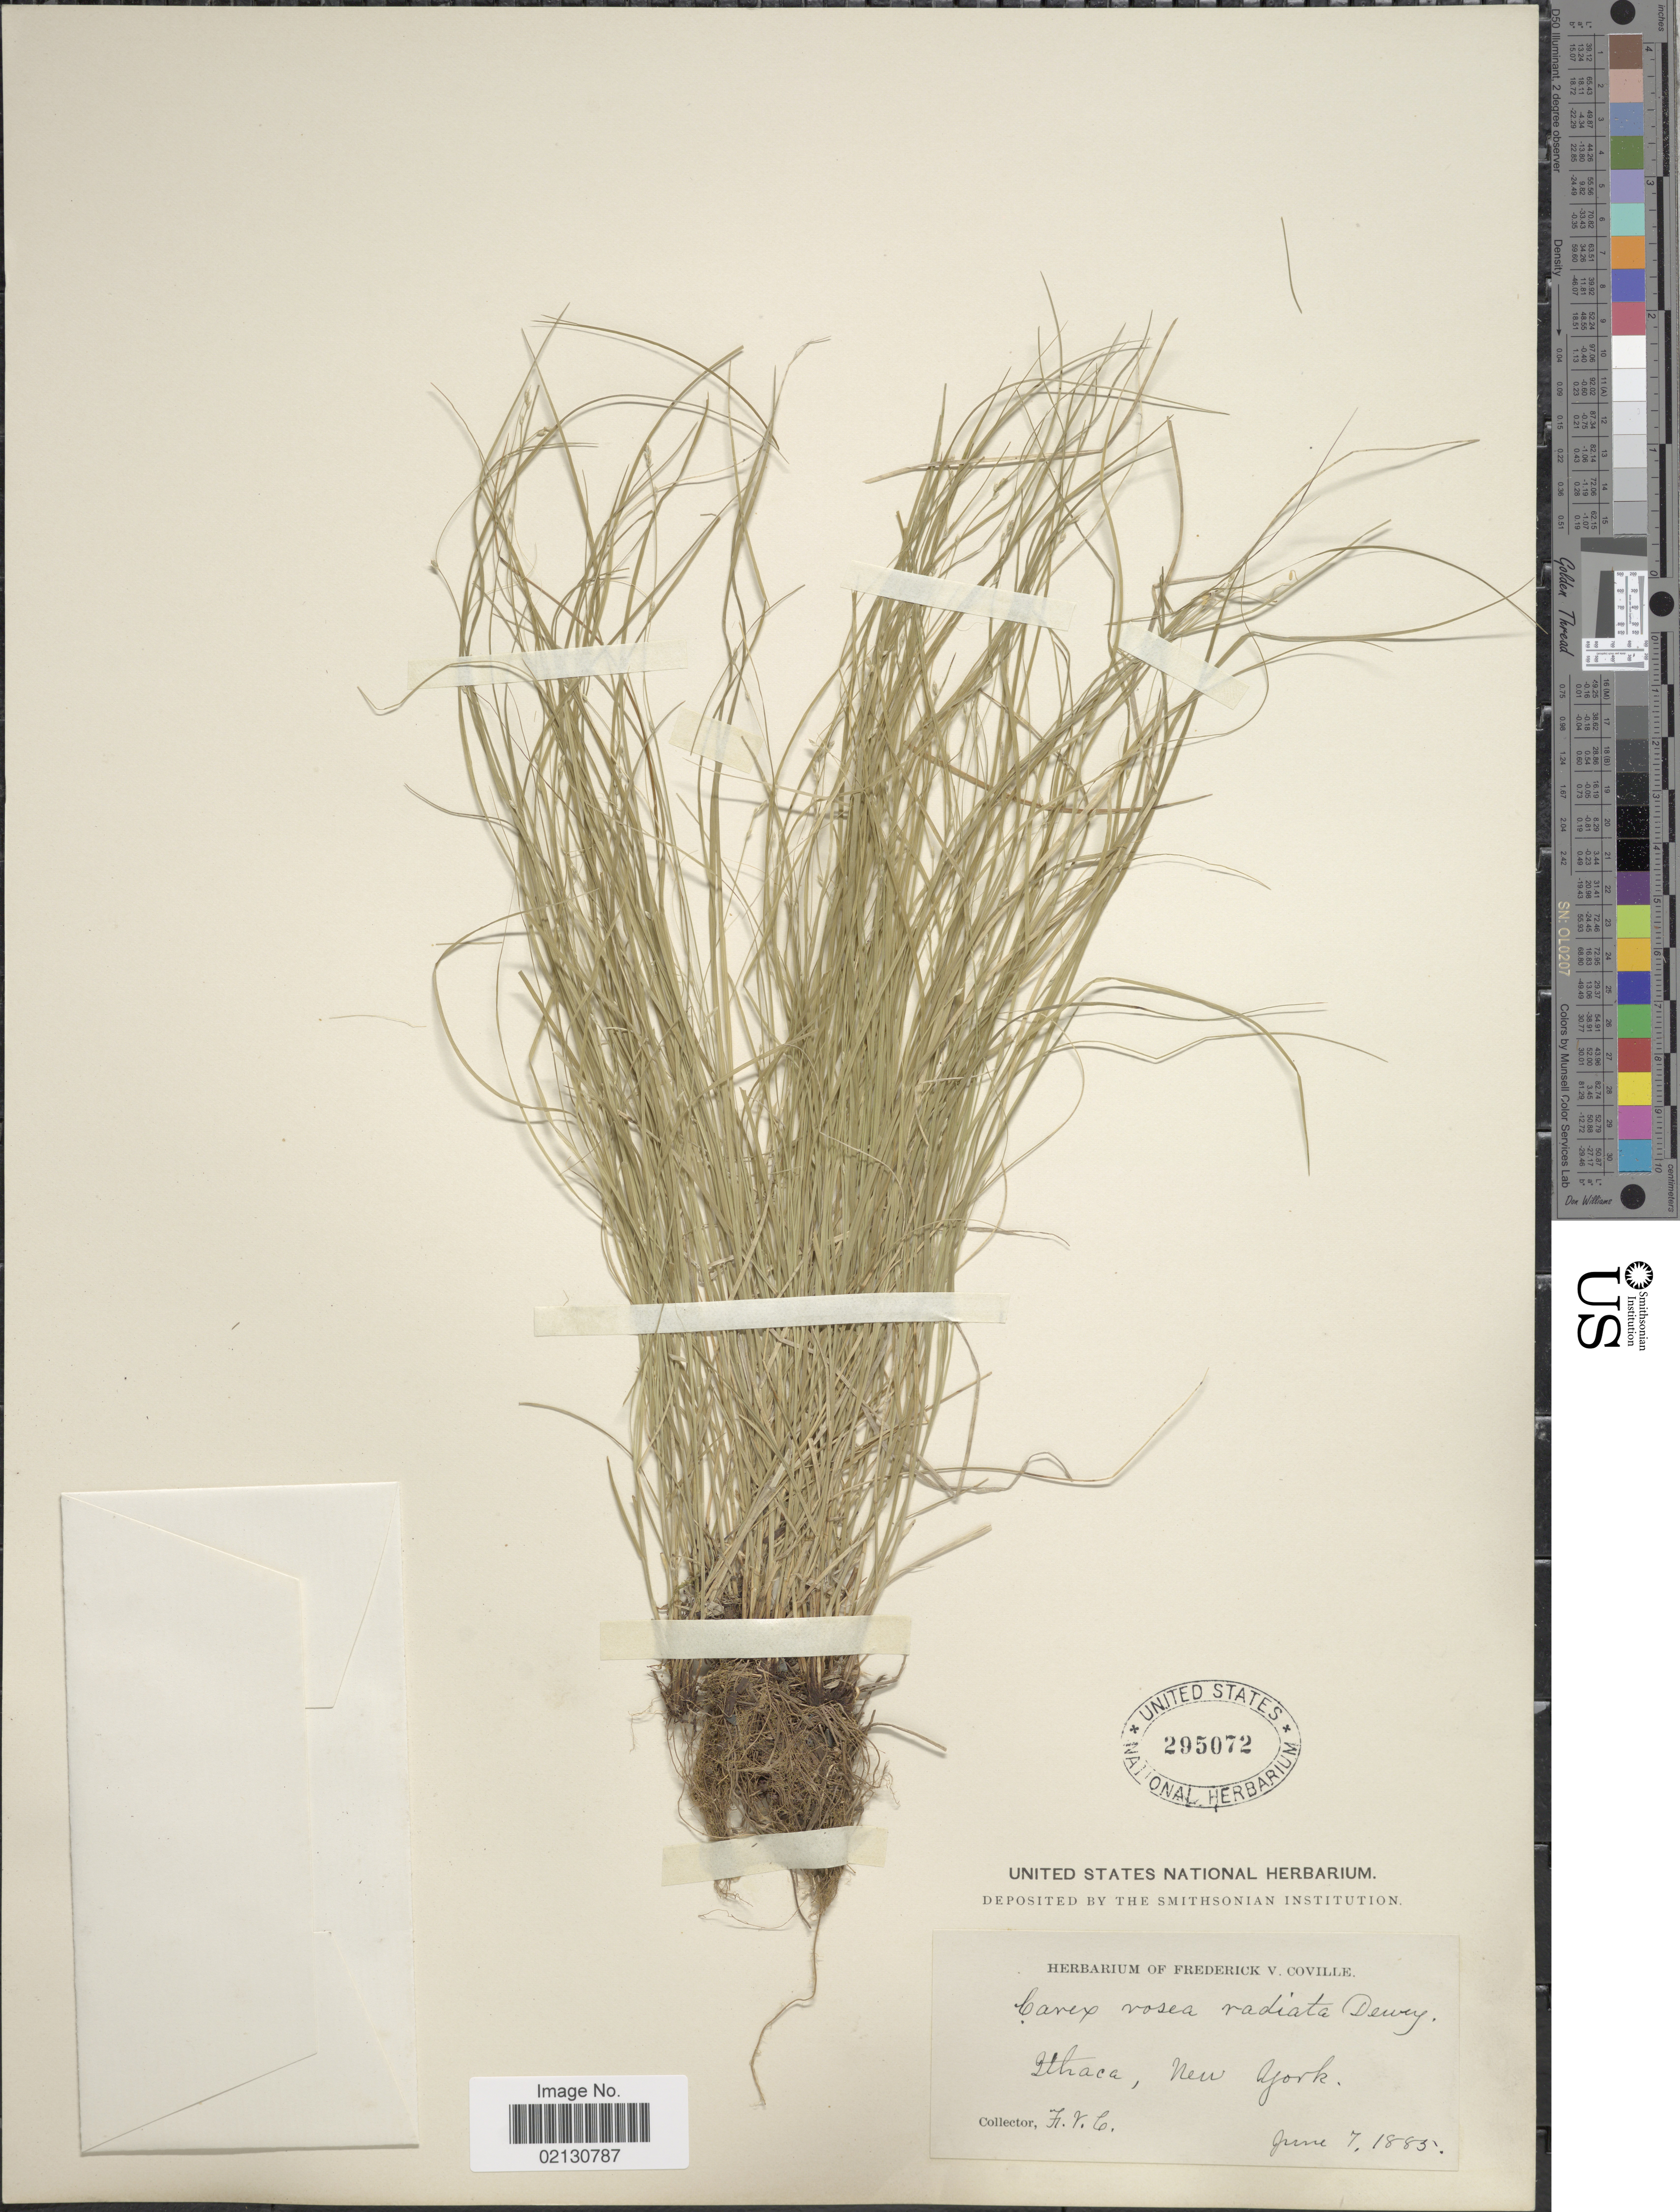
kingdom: Plantae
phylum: Tracheophyta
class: Liliopsida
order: Poales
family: Cyperaceae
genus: Carex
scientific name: Carex radiata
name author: (Wahlenb.) Small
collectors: F. V. Coville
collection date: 1885-06-07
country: United States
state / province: New York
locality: Ithaca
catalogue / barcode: US 295072